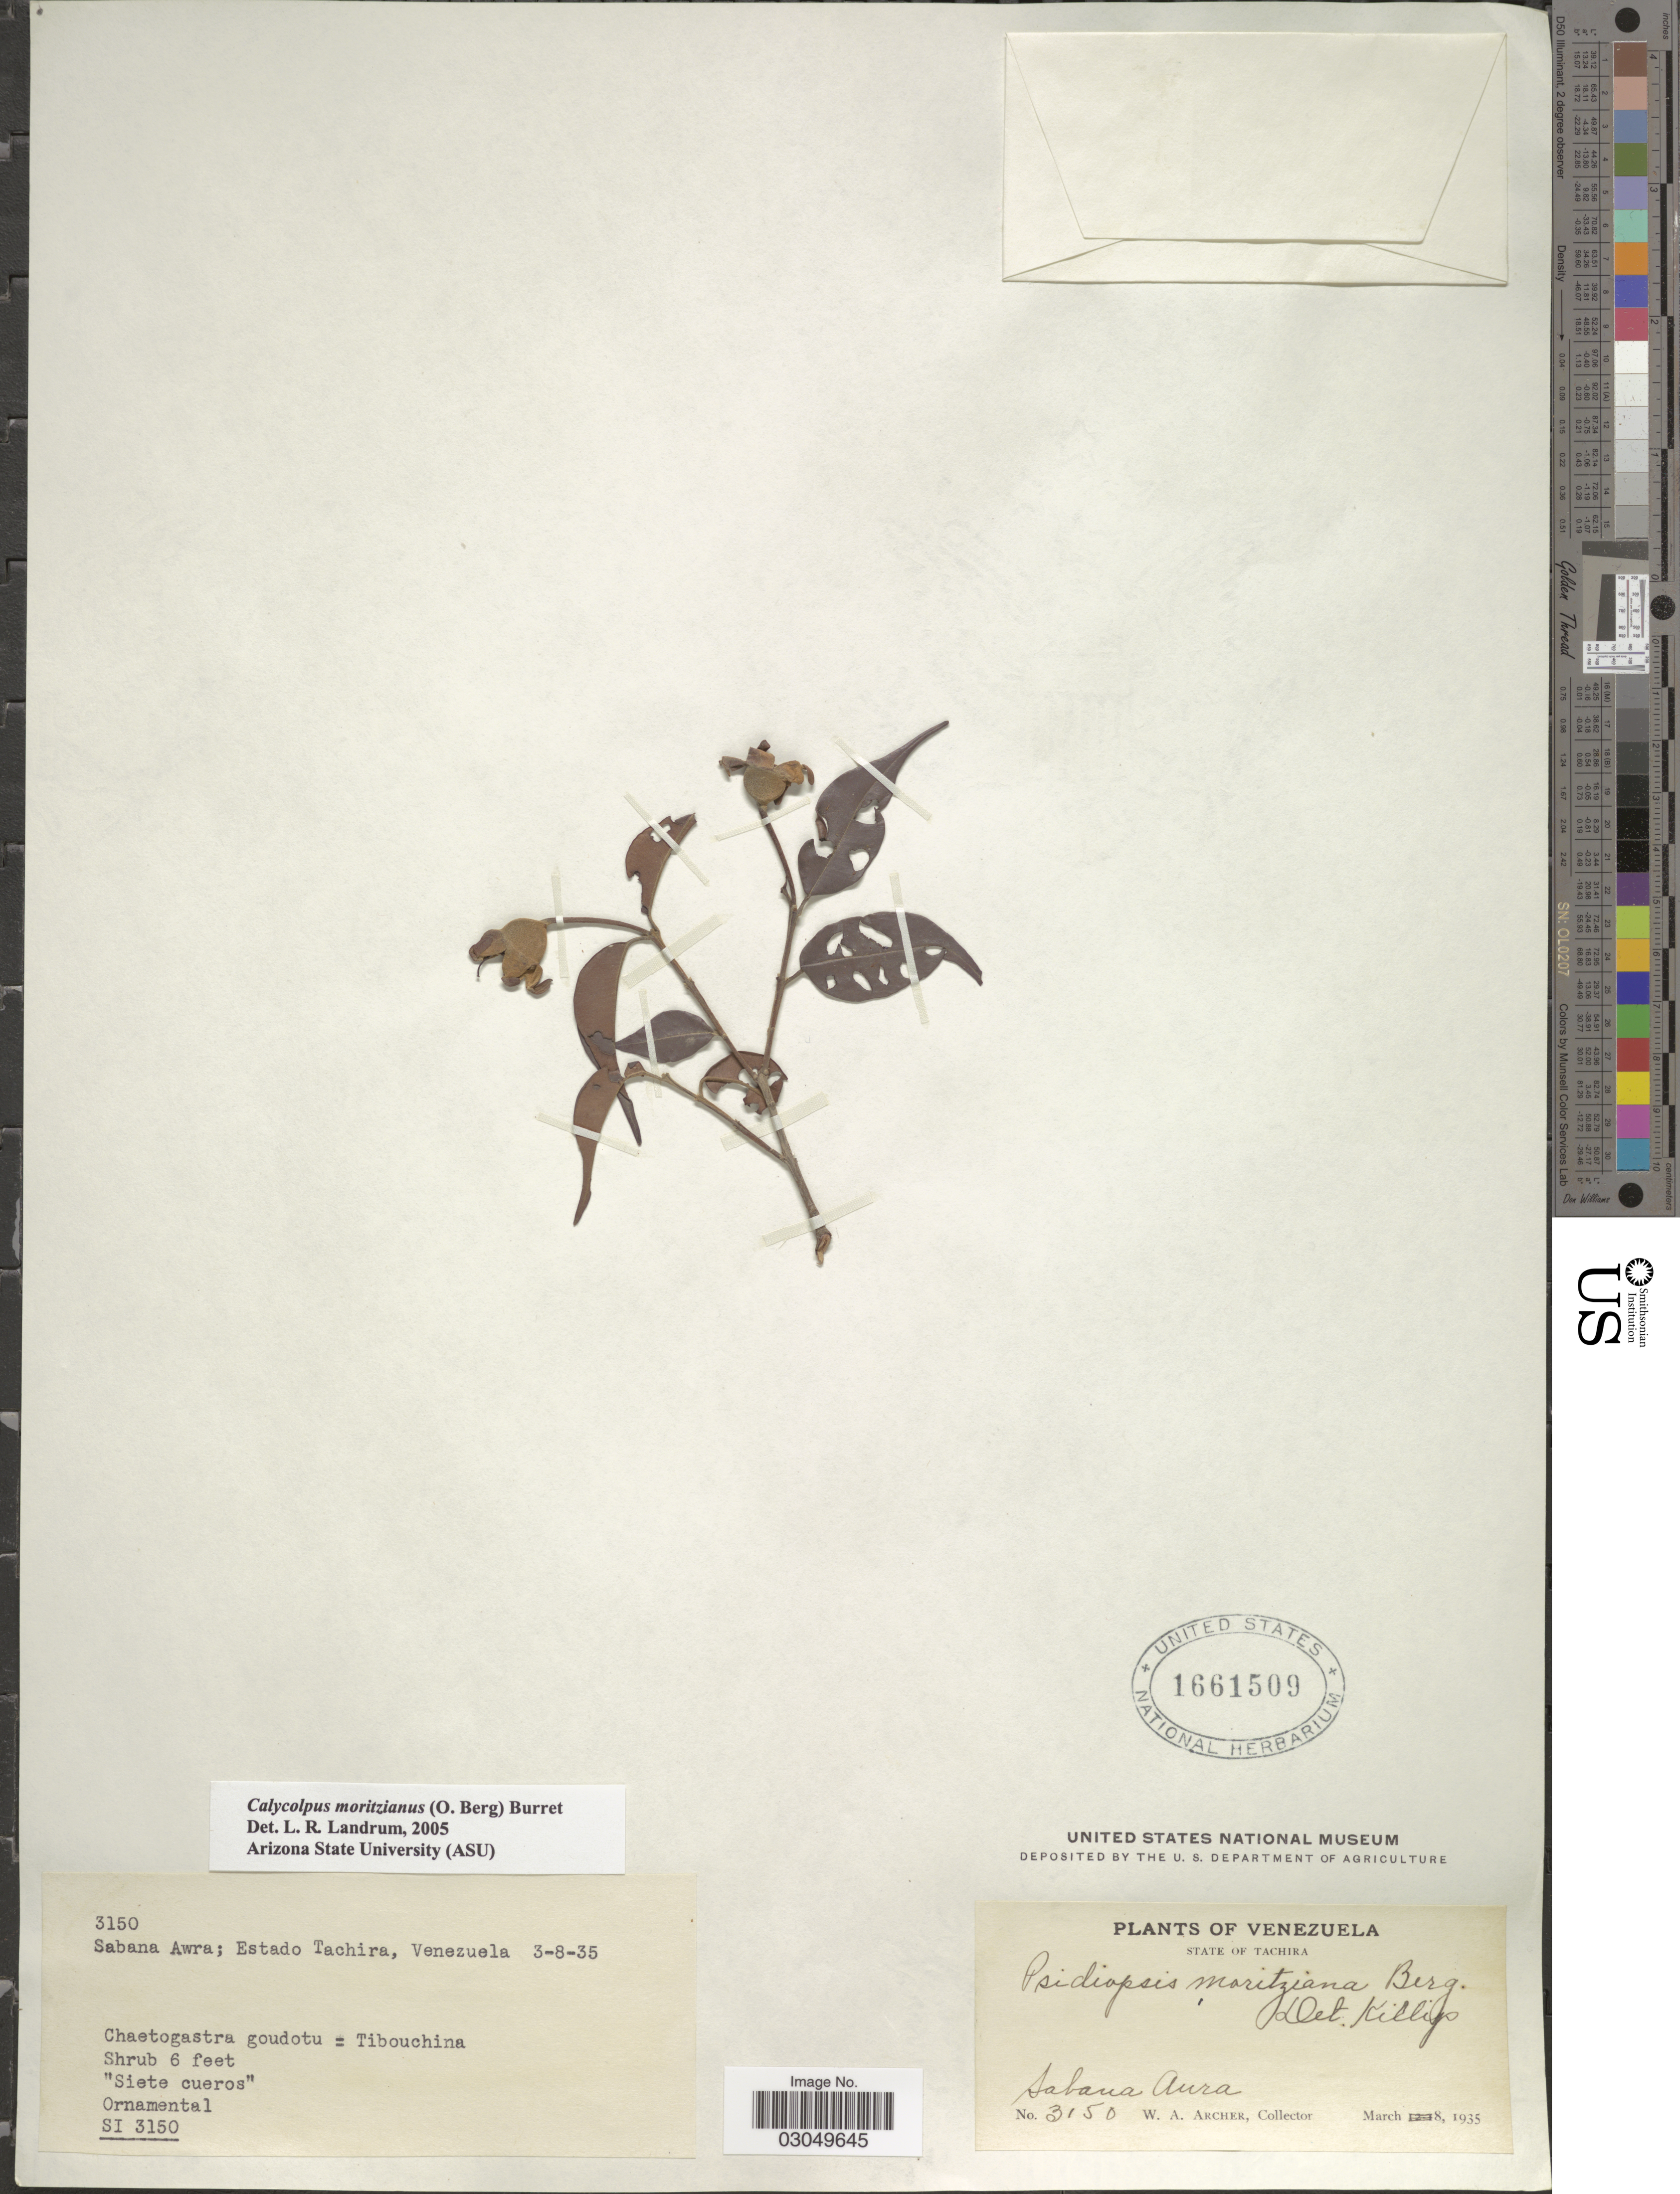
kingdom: Plantae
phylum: Tracheophyta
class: Magnoliopsida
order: Myrtales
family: Myrtaceae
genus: Calycolpus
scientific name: Calycolpus moritzianus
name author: (O. Berg) Burret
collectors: W. Archer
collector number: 3150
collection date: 1935-03-08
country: Venezuela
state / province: Tachira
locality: Sabana Awra.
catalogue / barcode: US 1661509